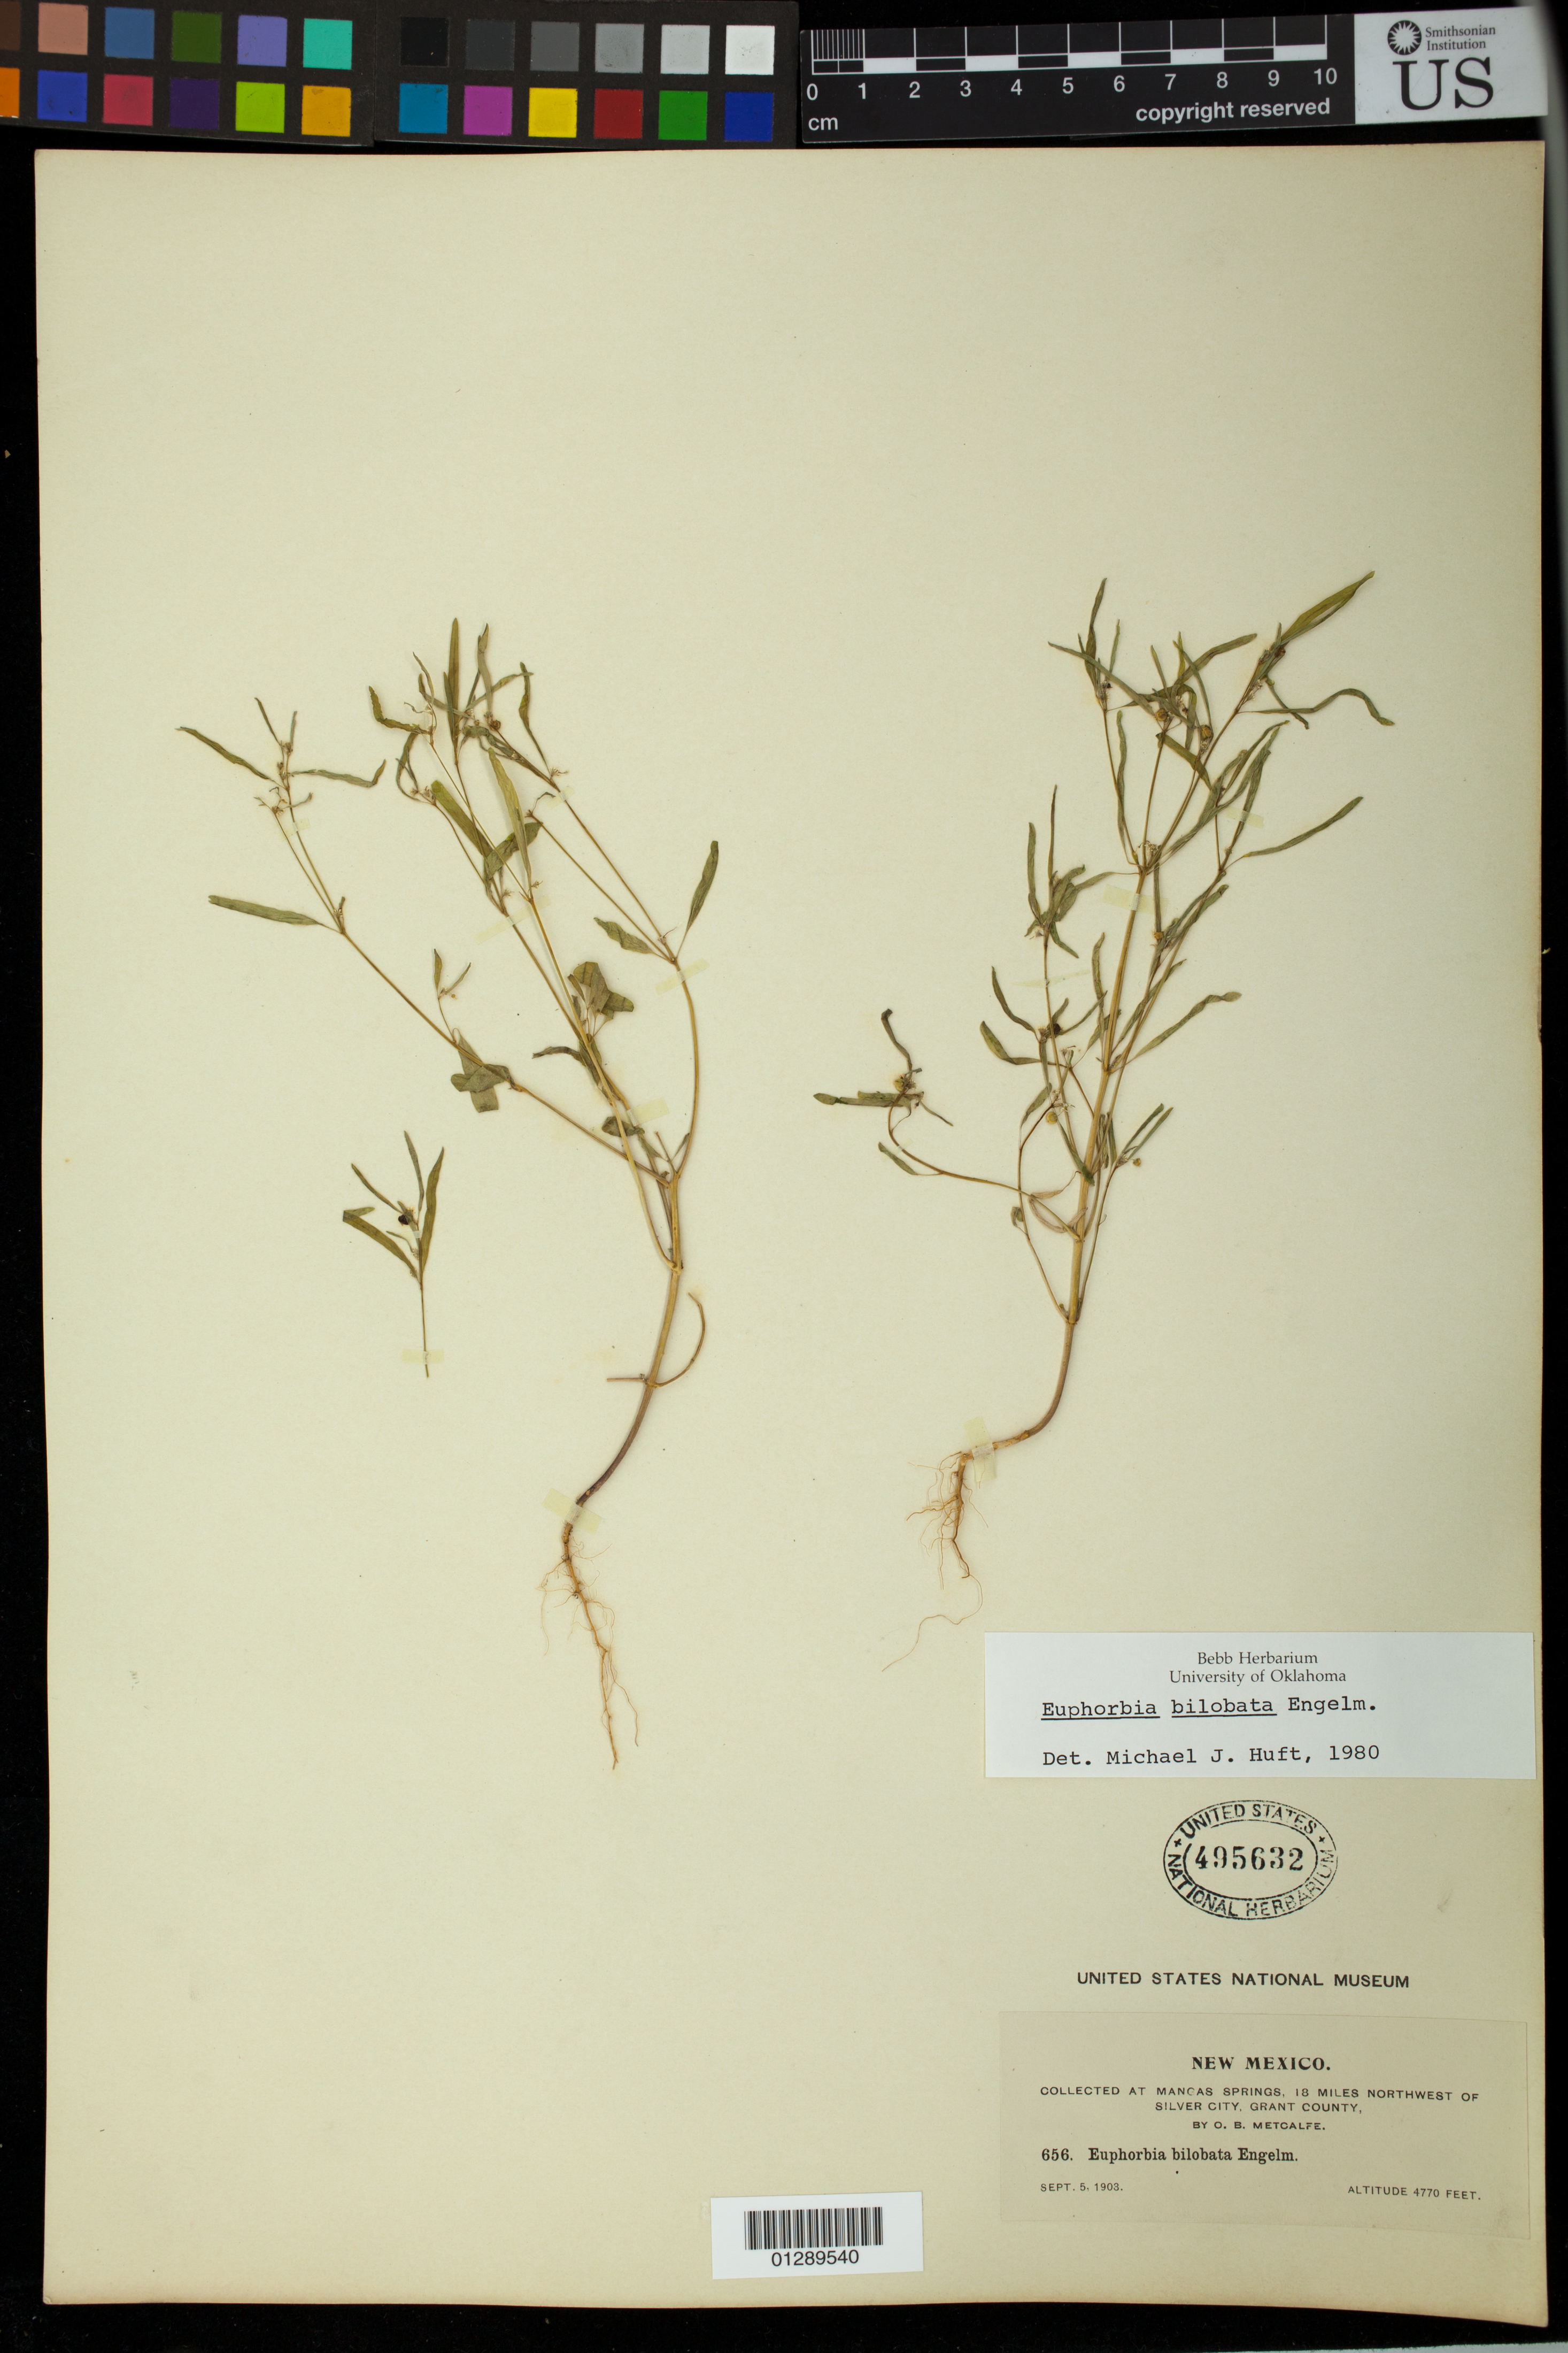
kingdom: Plantae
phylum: Tracheophyta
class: Magnoliopsida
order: Malpighiales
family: Euphorbiaceae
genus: Euphorbia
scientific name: Euphorbia bilobata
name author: Engelm. in Emory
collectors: O. B. Metcalfe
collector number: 656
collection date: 1903-09-05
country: United States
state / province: New Mexico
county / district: Grant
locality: Mangas Springs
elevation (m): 1454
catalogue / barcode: US 495632